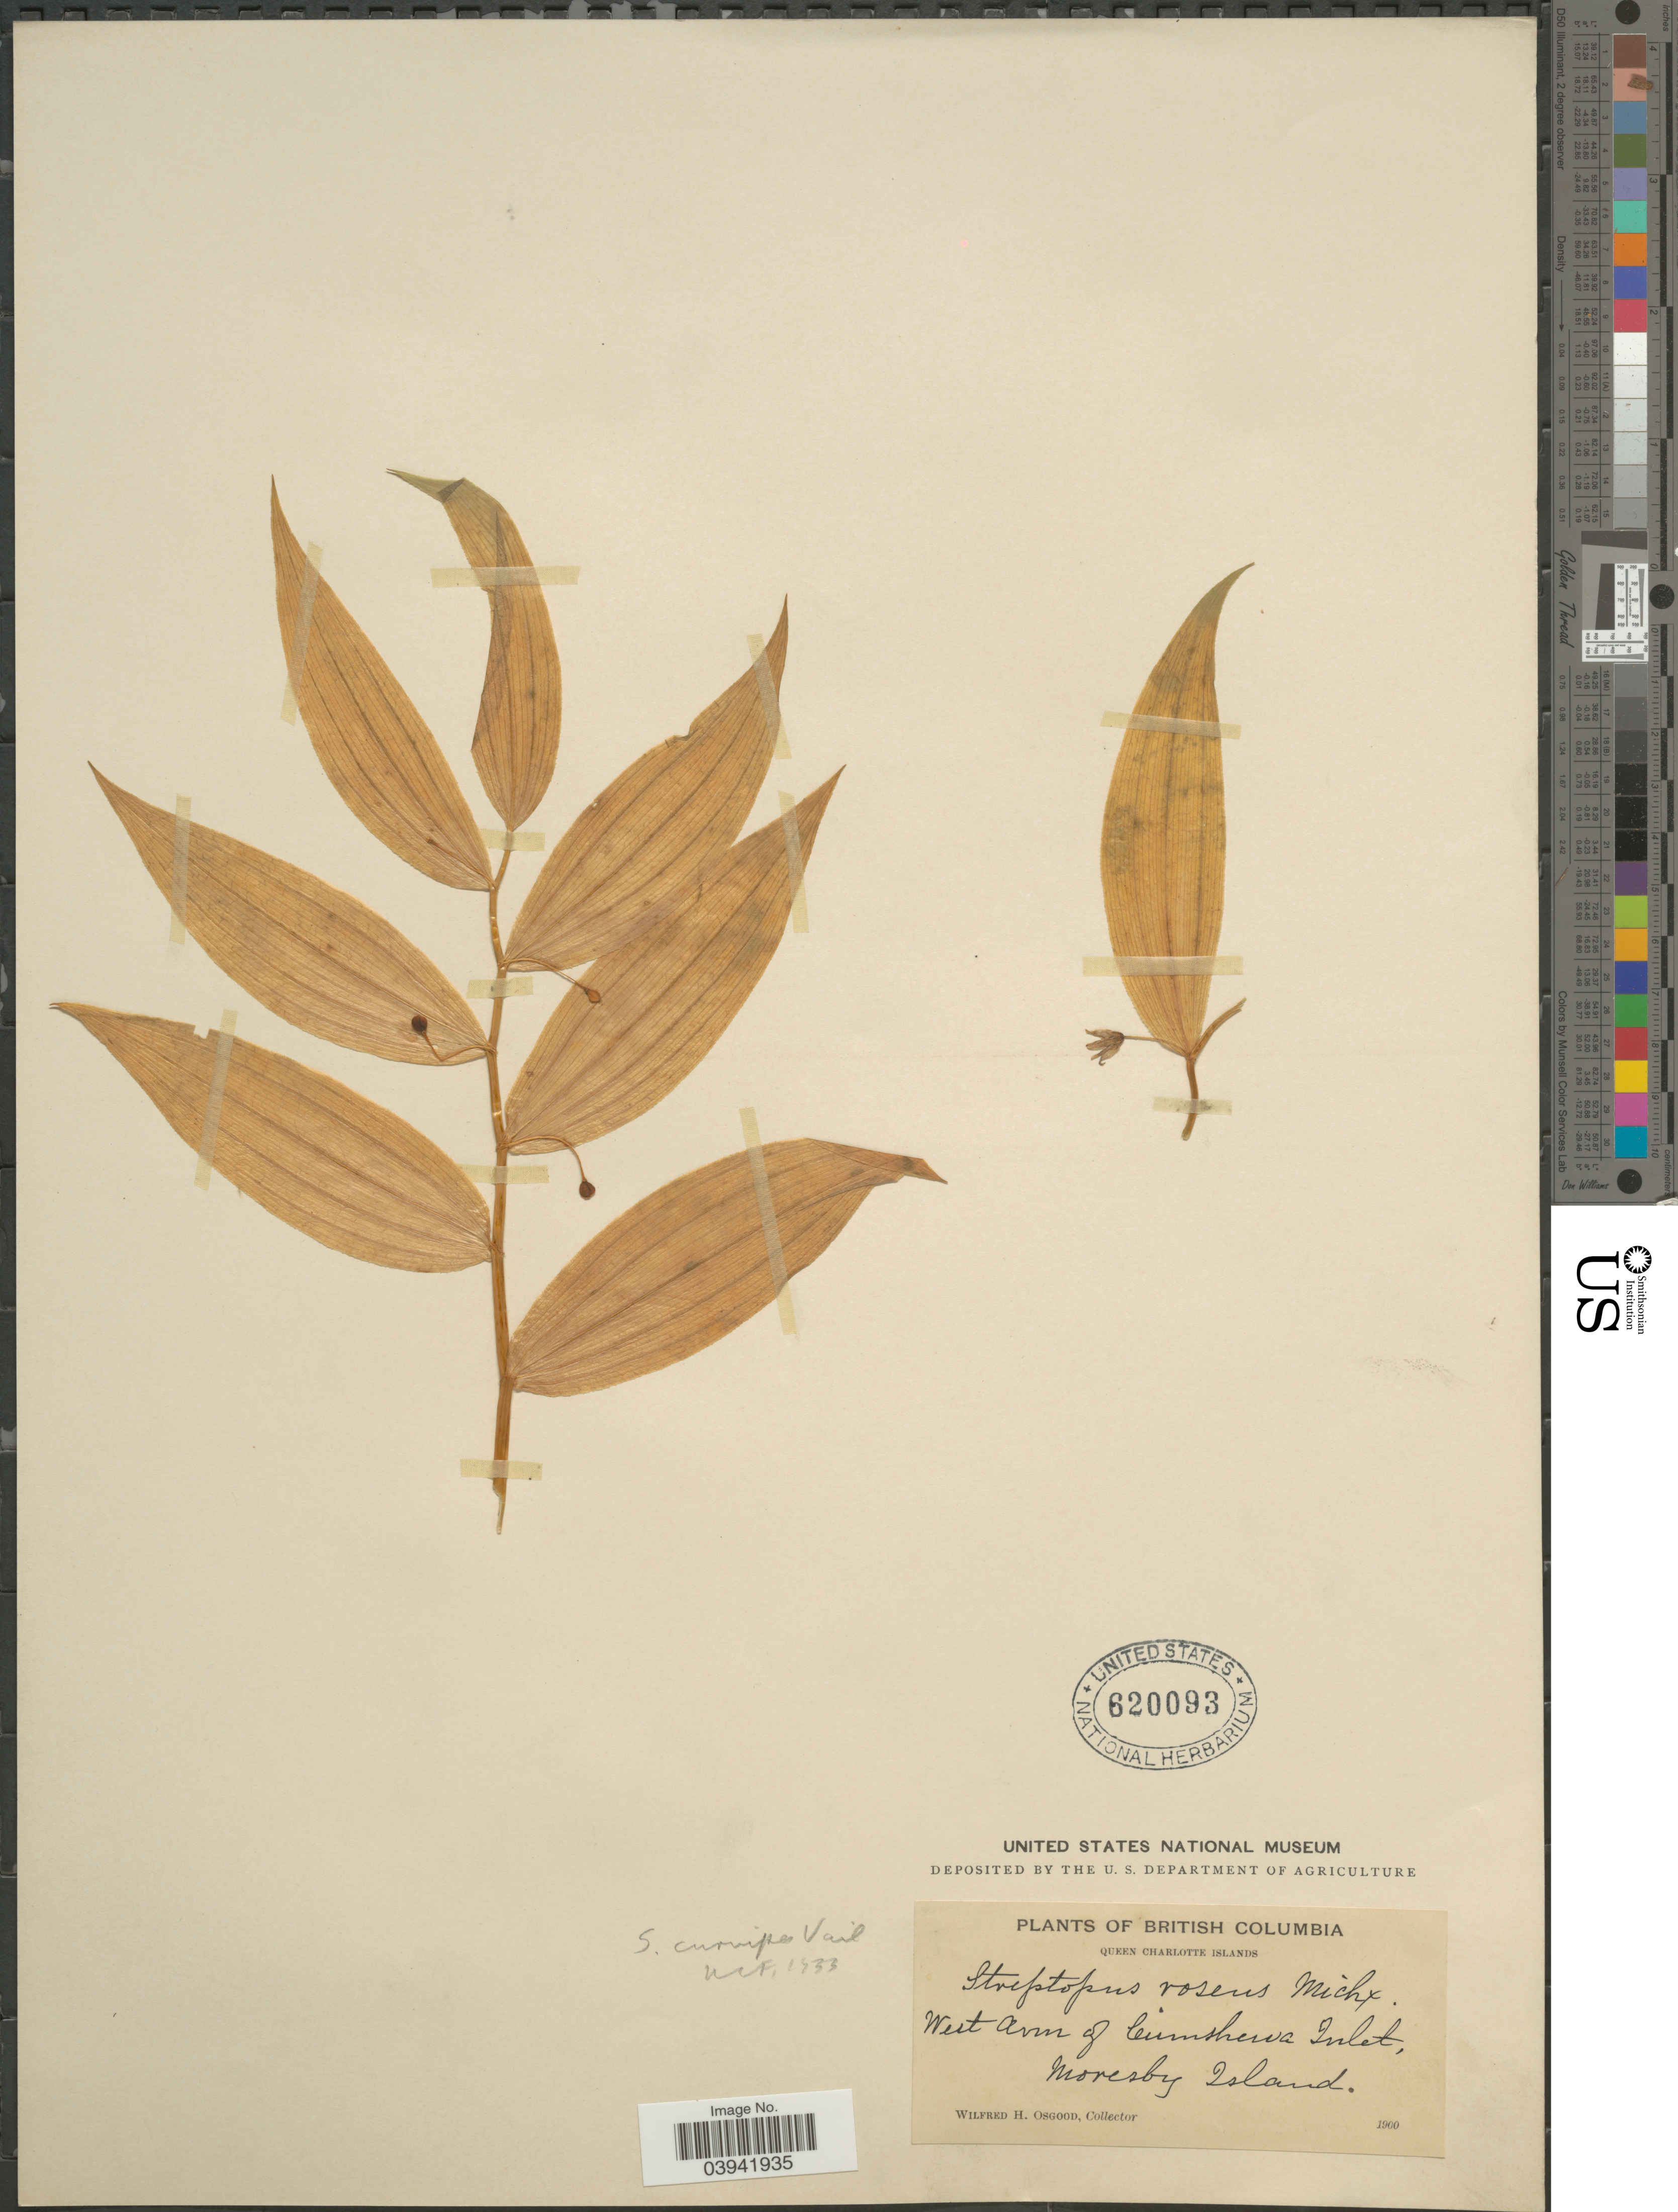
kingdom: Plantae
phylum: Tracheophyta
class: Liliopsida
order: Liliales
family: Liliaceae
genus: Streptopus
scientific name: Streptopus roseus var. curvipes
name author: (Vail) Fassett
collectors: W. Osgood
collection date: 1900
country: Canada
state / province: British Columbia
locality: Queen Charlotte Islands. West Arm of Cumshewa Inlet, Moresby Island.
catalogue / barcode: US 620093